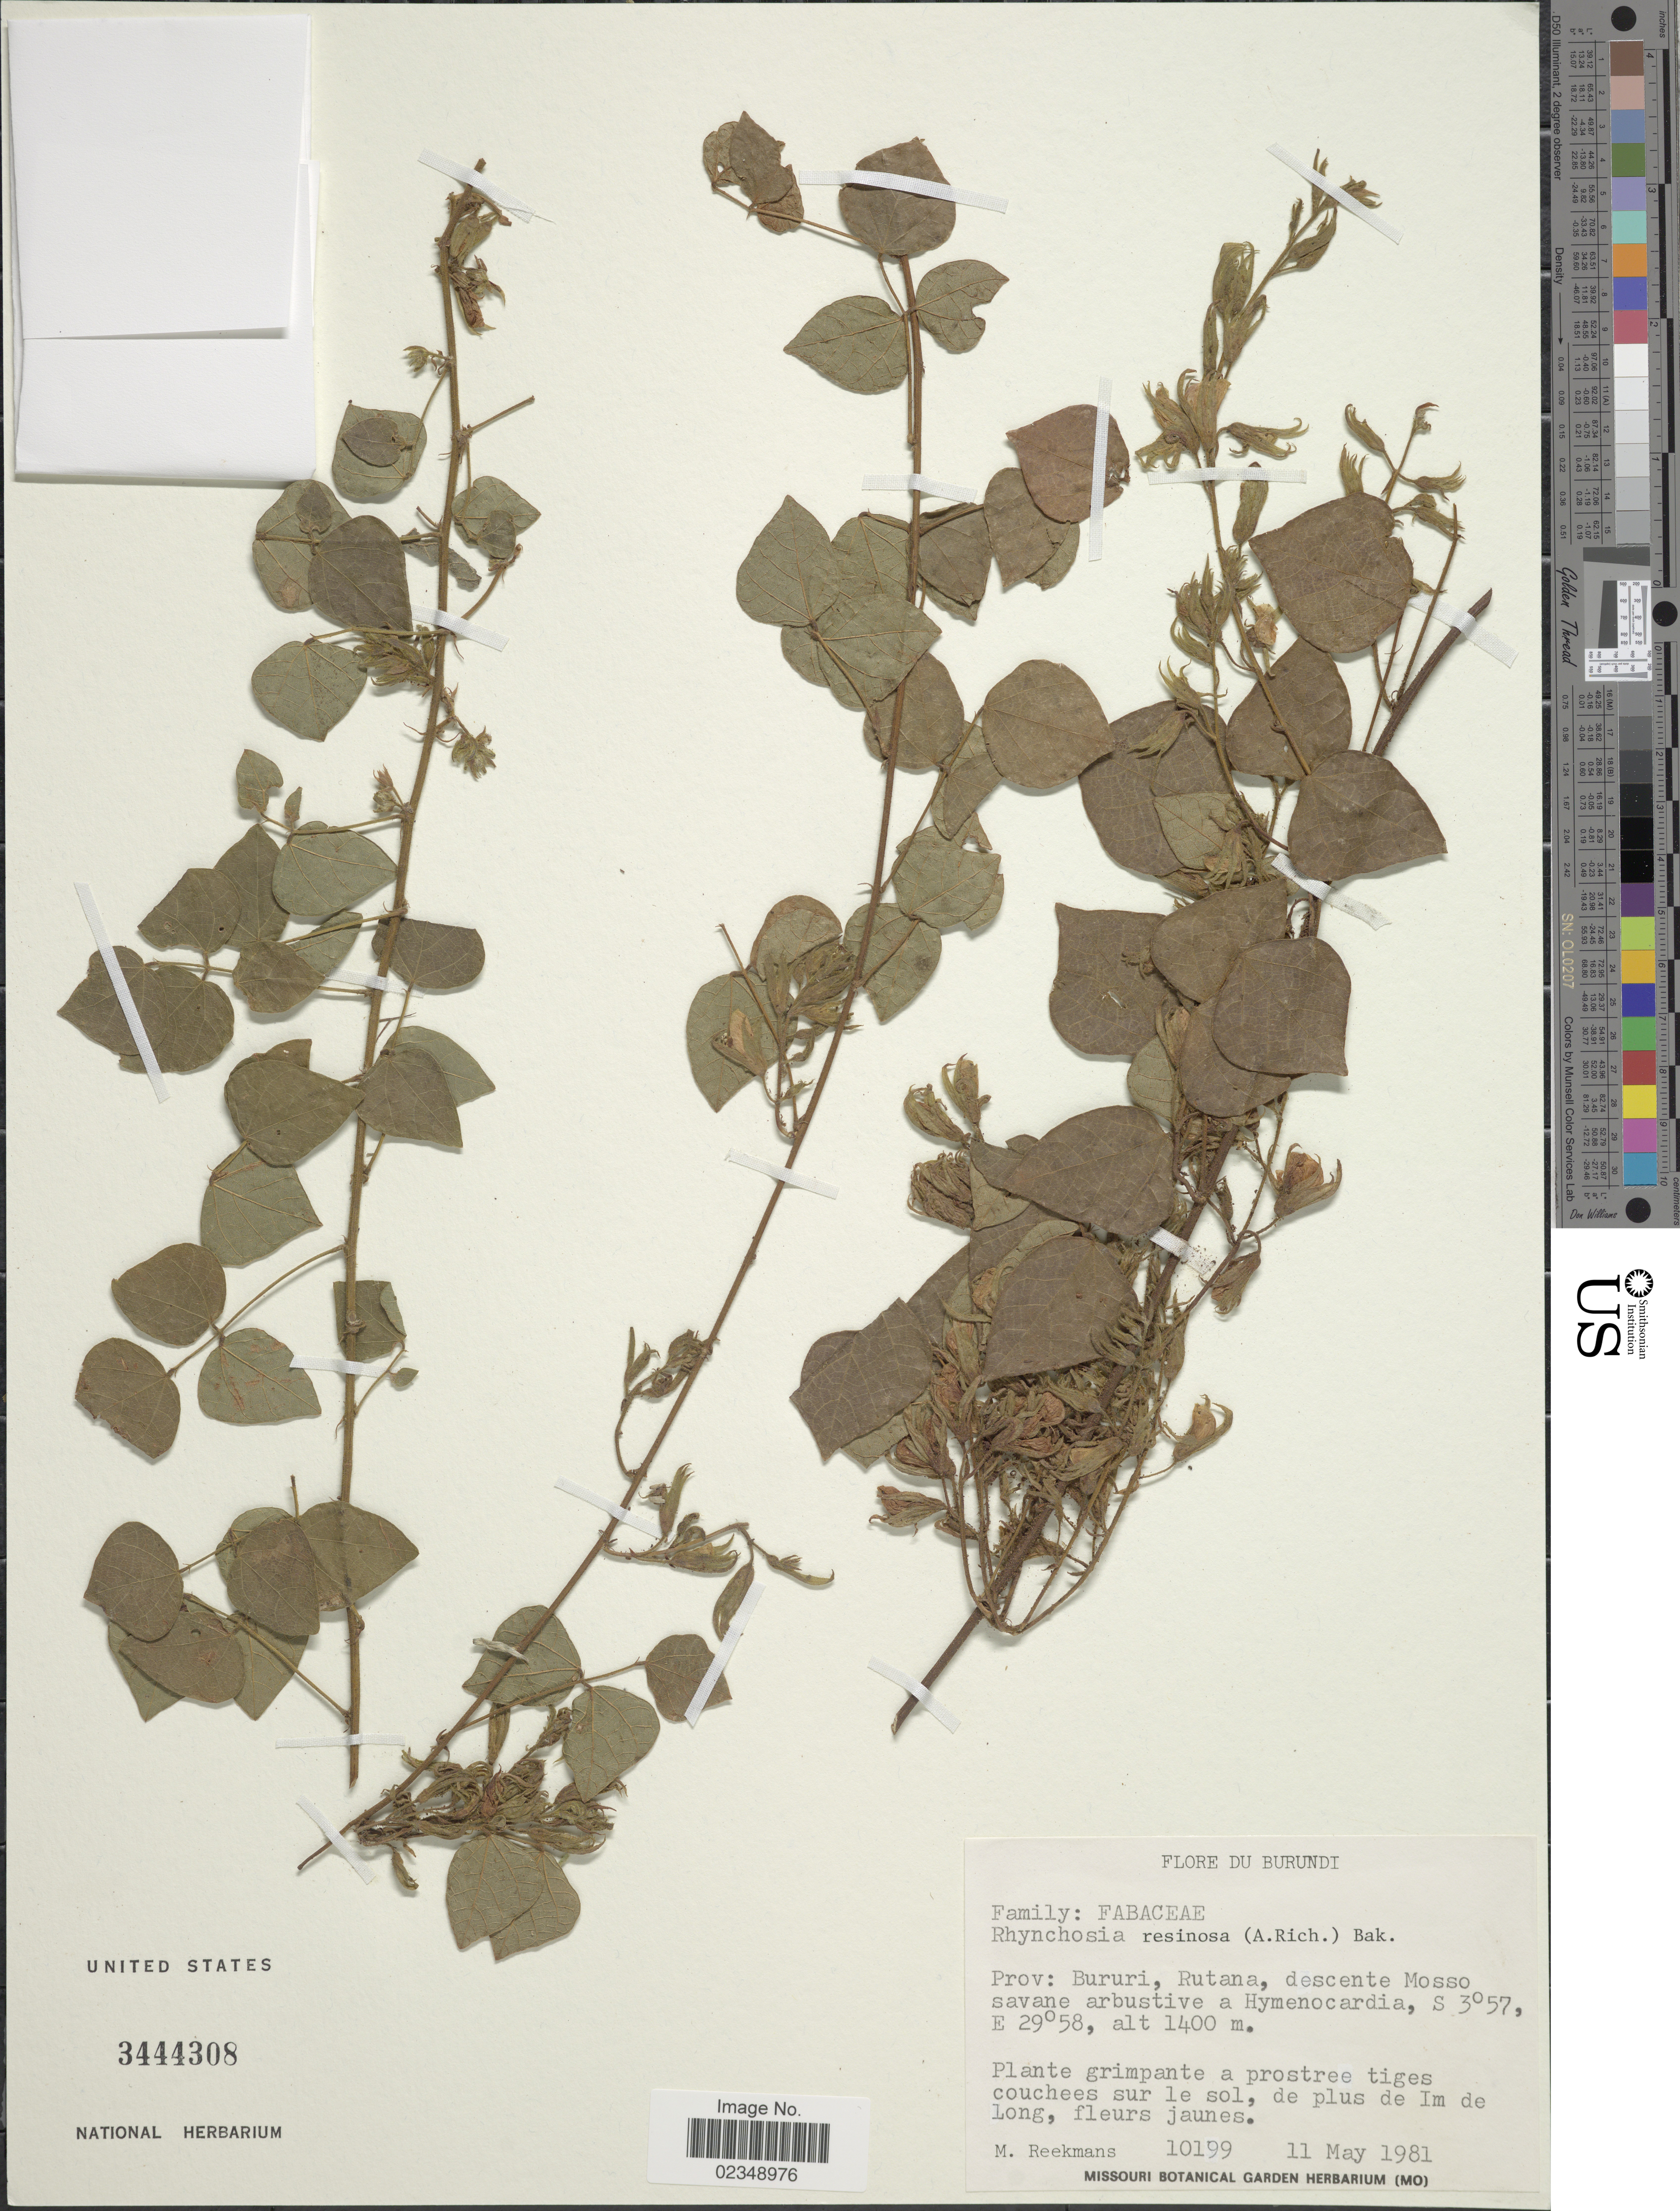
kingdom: Plantae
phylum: Tracheophyta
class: Magnoliopsida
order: Fabales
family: Fabaceae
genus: Rhynchosia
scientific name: Rhynchosia resinosa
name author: (Hochst. ex A. Rich.) Baker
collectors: M. Reekmans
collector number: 10199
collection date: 1981-05-11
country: Burundi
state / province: Bururi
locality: Rutana, descente Mosso savanae arbustive a Hymenocardia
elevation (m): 1400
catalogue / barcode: US 344308